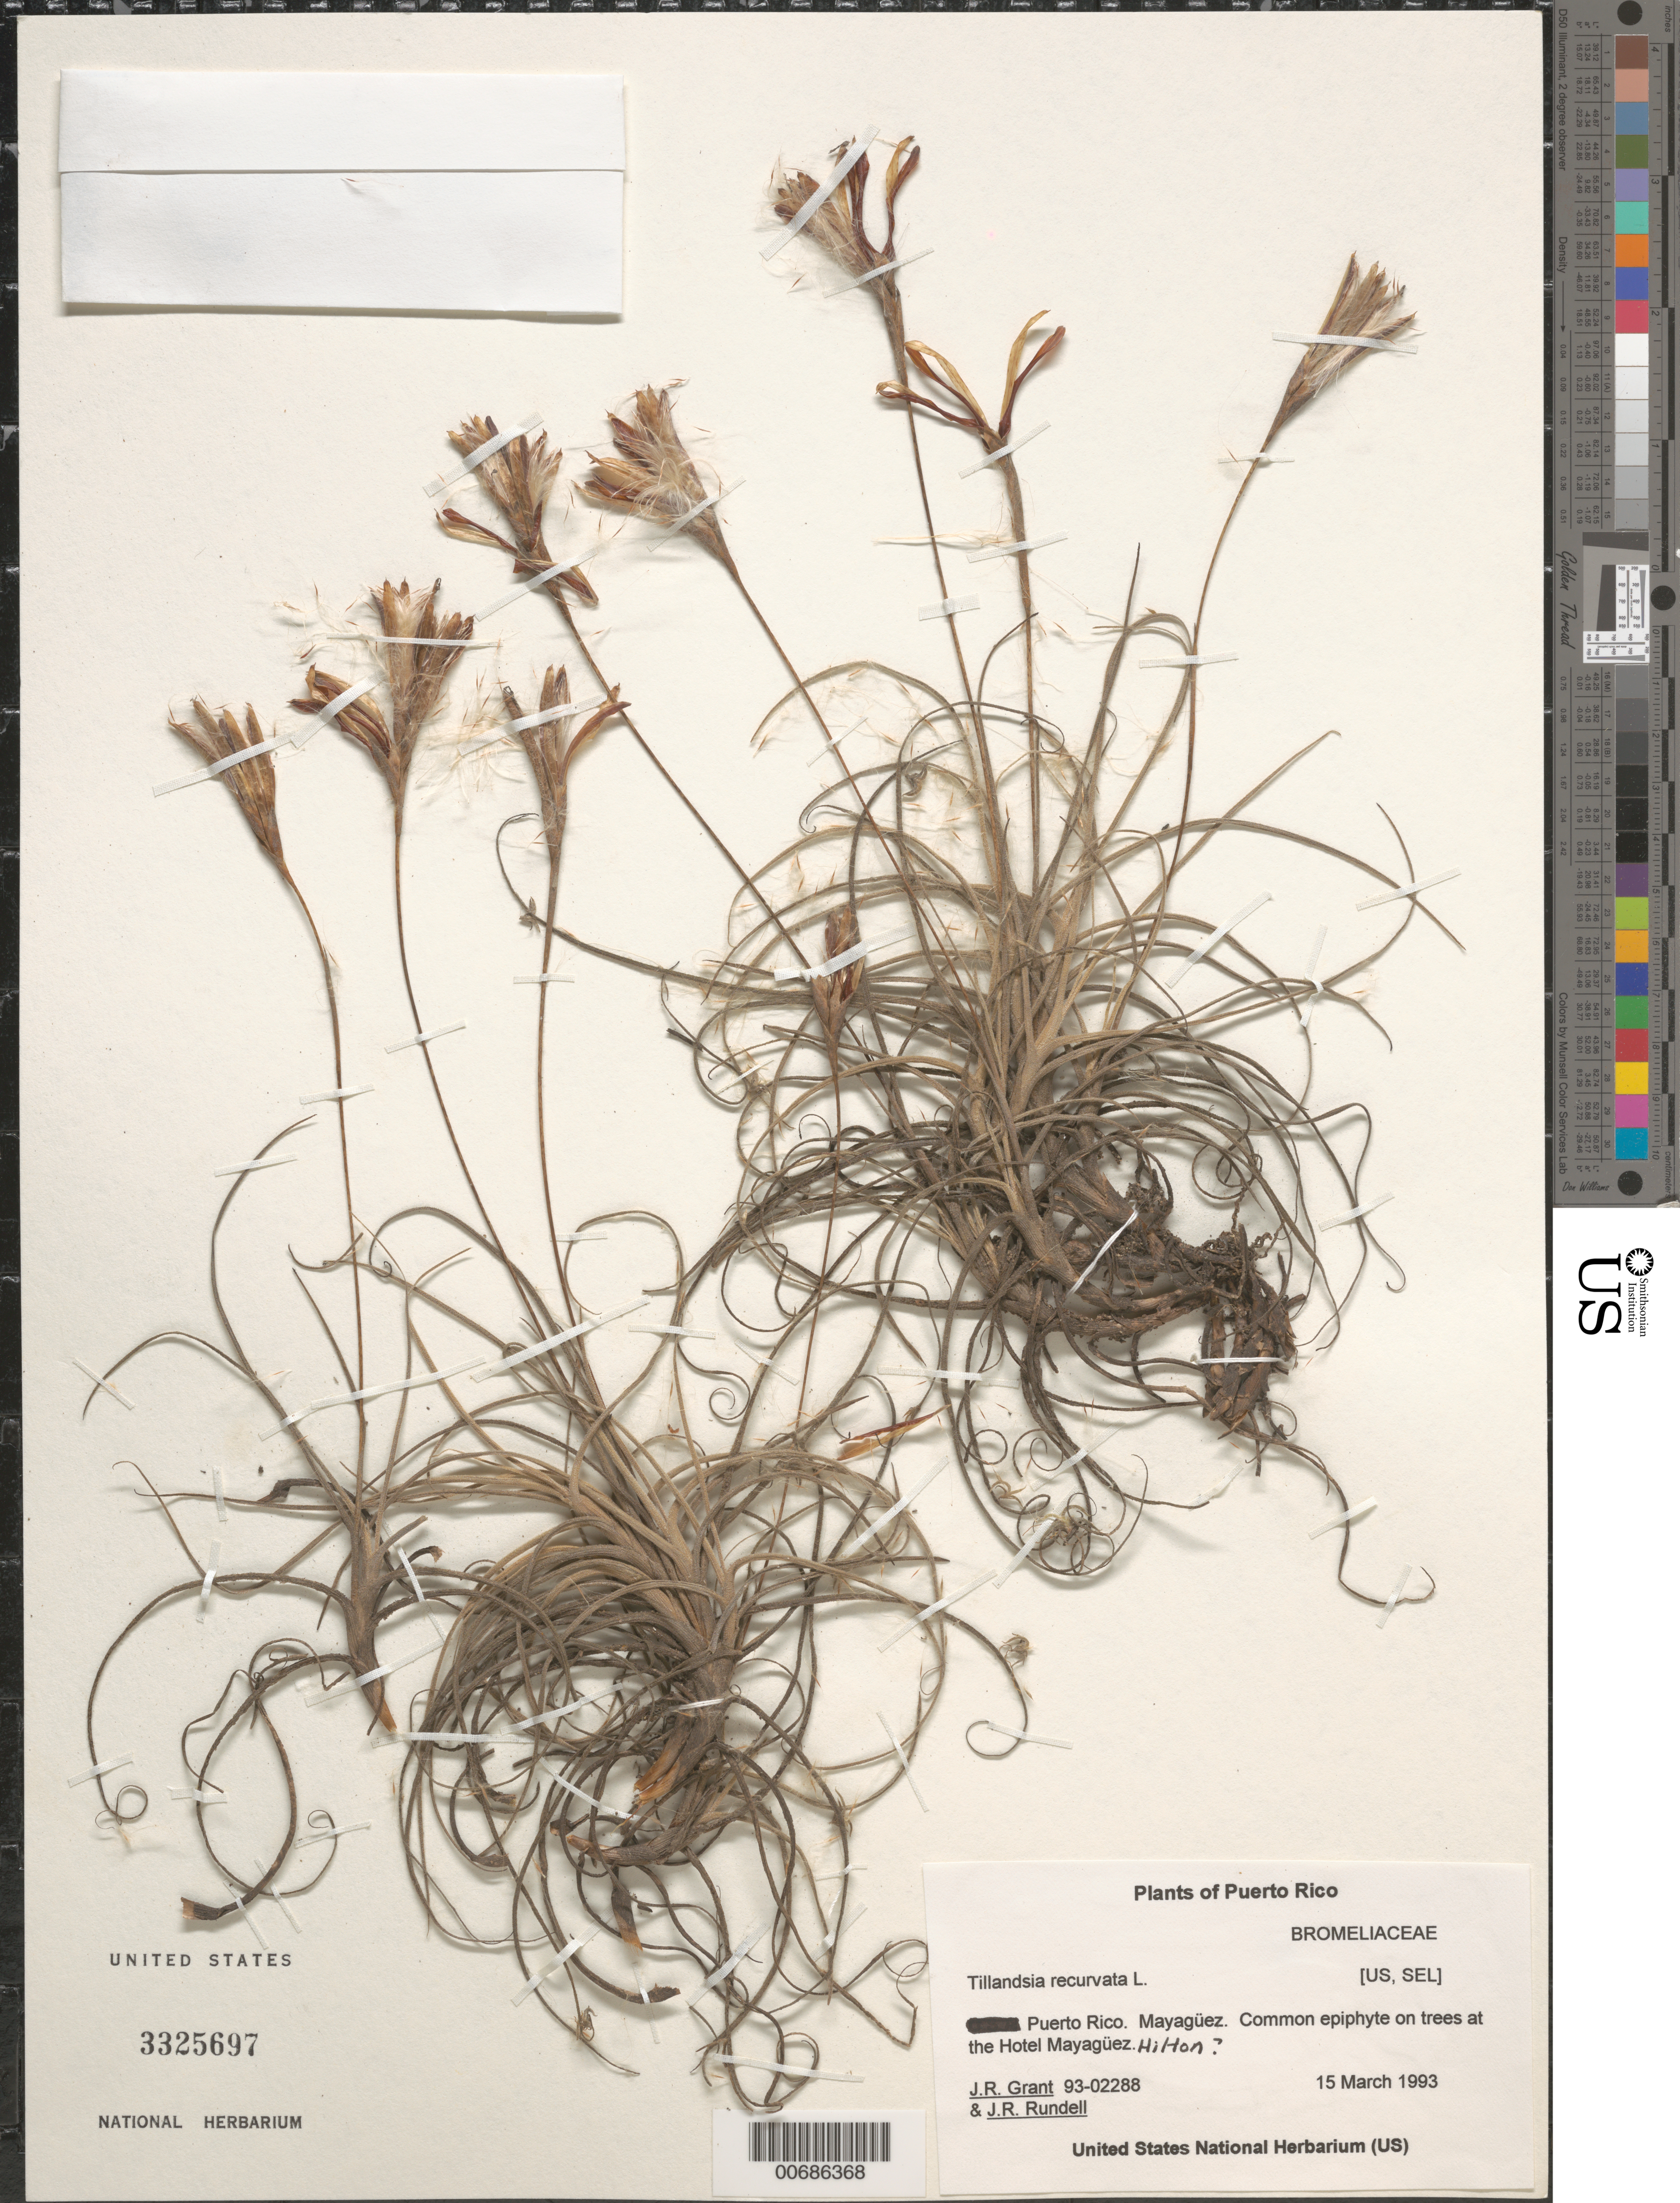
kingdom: Plantae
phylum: Tracheophyta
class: Liliopsida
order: Poales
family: Bromeliaceae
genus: Tillandsia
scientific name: Tillandsia recurvata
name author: L.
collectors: J. R. Grant & J. R. Rundell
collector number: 93-02288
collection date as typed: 15 Mar 1993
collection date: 1993-03-15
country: Puerto Rico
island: Greater Antilles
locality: Mayagüez; The Hotel Mayagüez (Hilton?)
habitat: On trees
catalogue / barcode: US 3325697